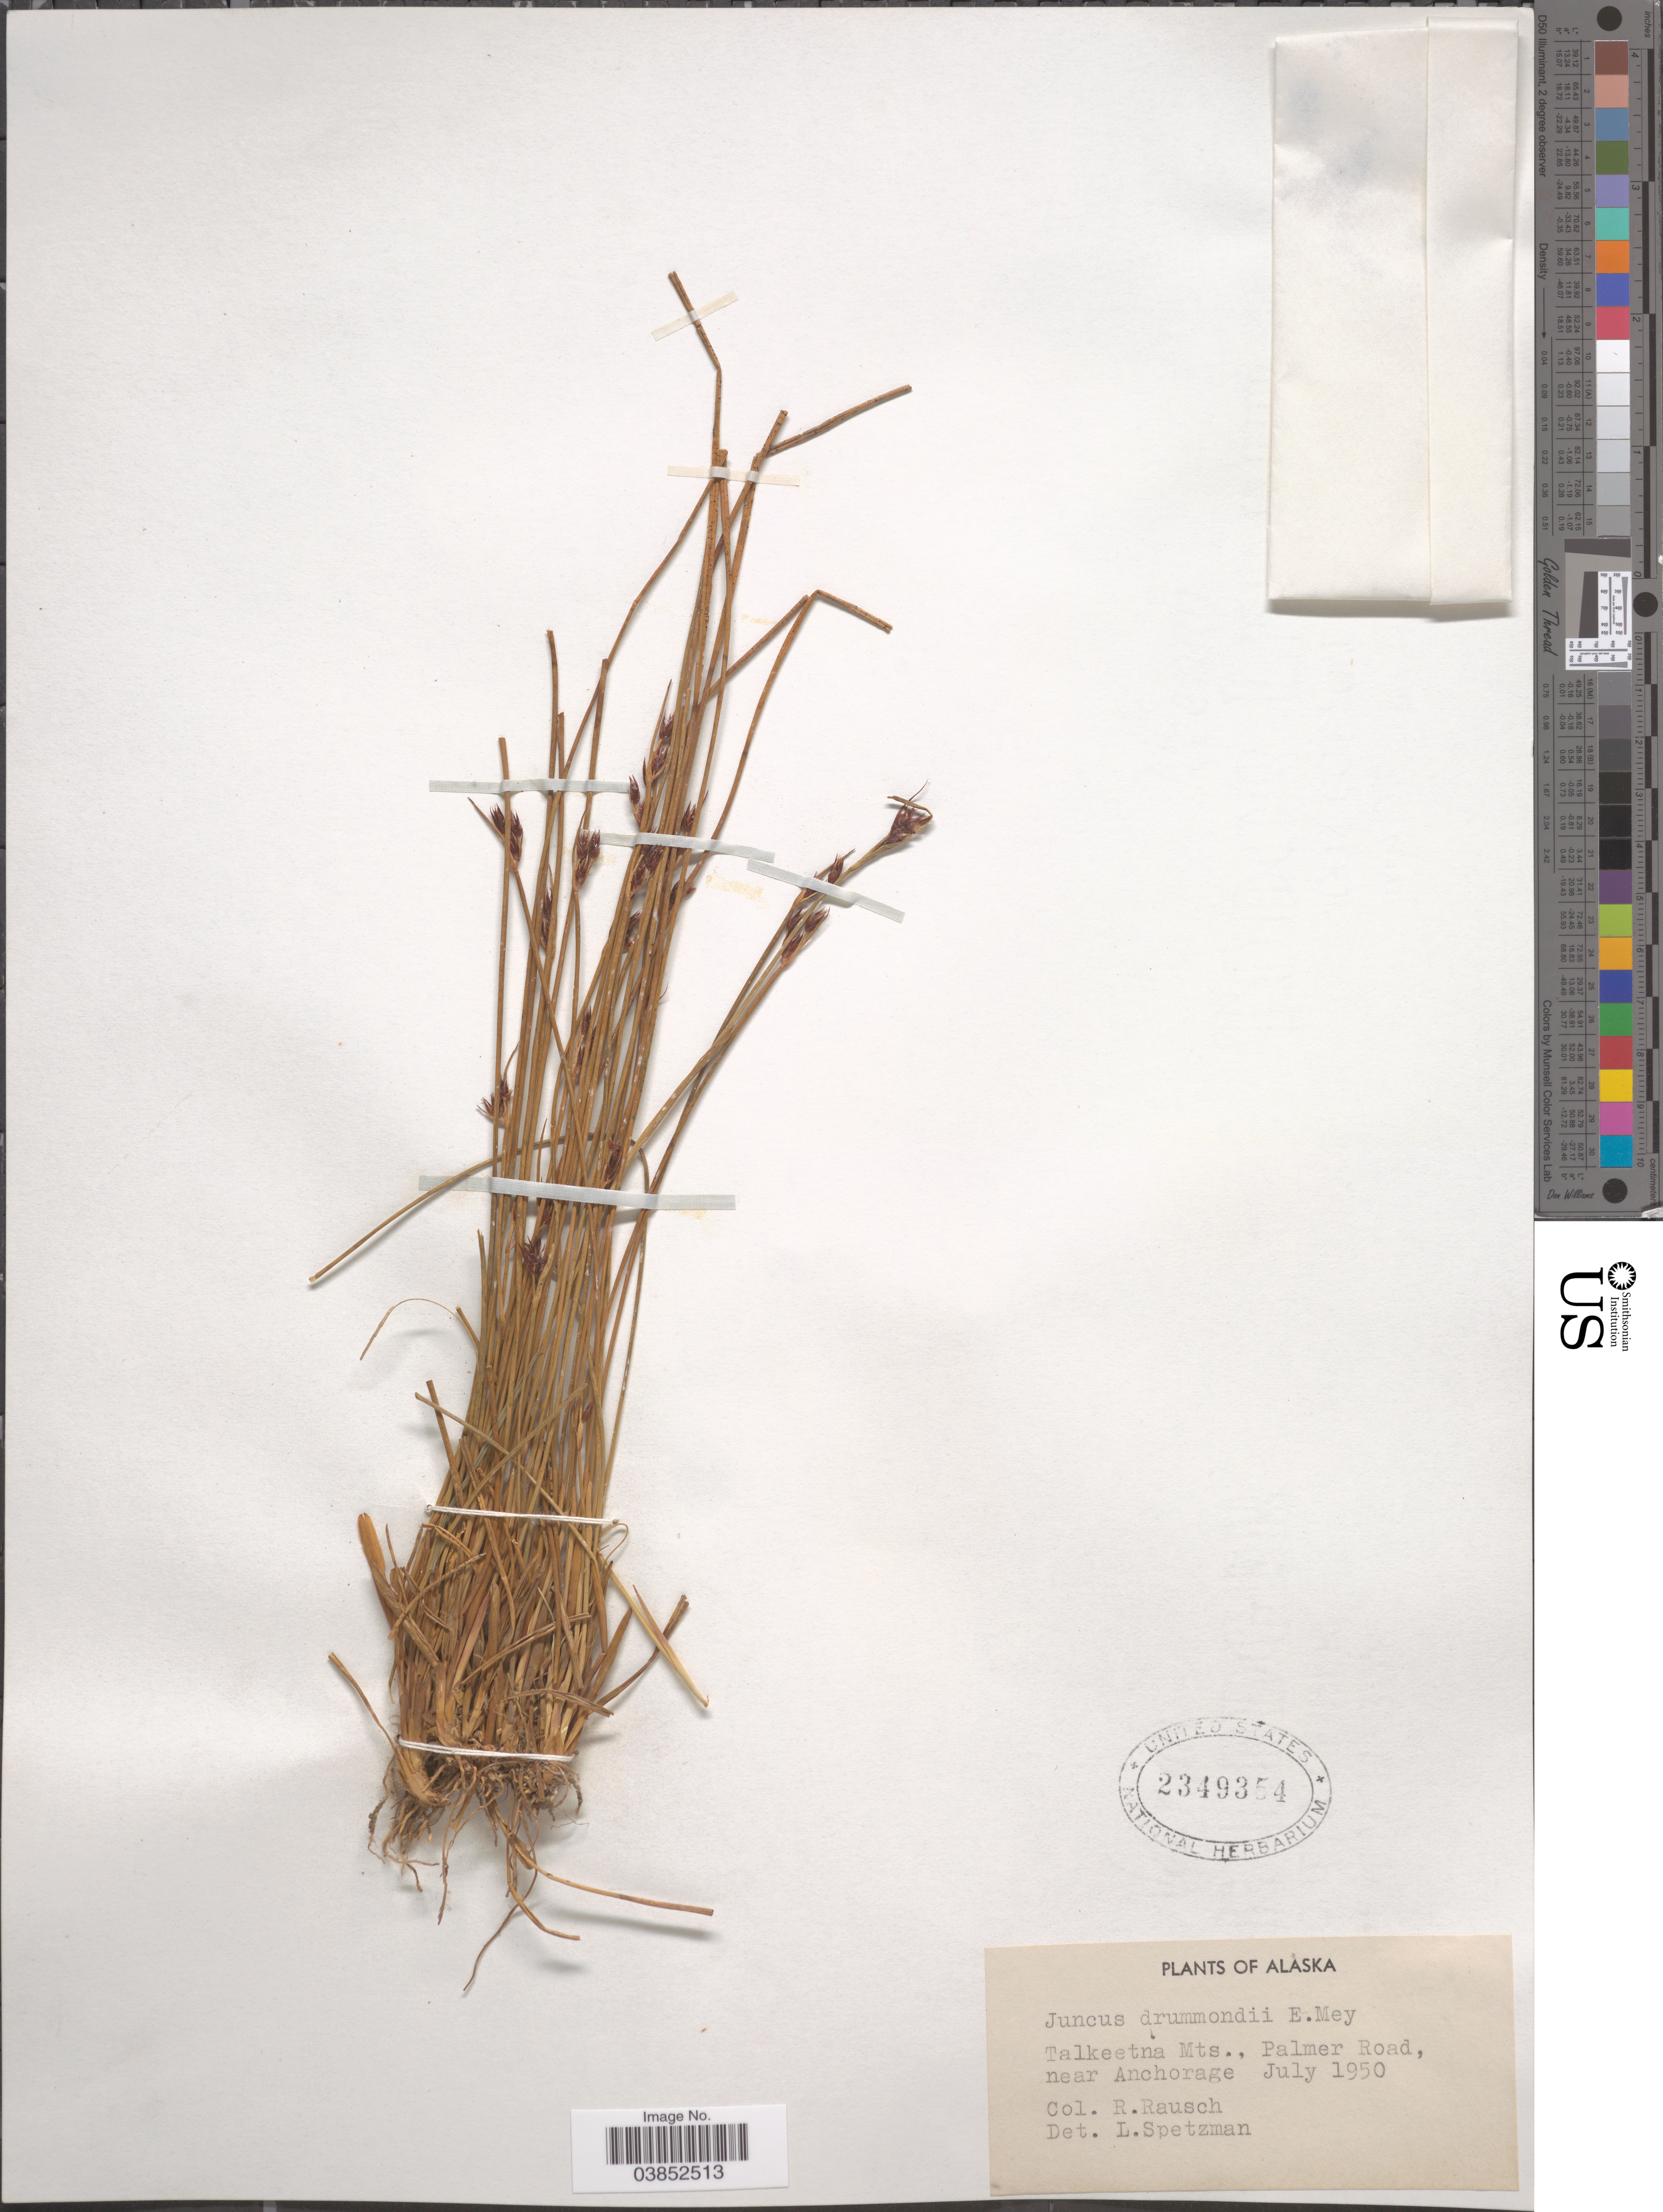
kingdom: Plantae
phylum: Tracheophyta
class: Liliopsida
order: Poales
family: Juncaceae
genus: Juncus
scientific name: Juncus drummondii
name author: E. Mey.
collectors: R. Rausch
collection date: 1950-07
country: United States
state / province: Alaska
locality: Talkeetna Mts., Palmer Road, near Anchorage.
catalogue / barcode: US 2349354